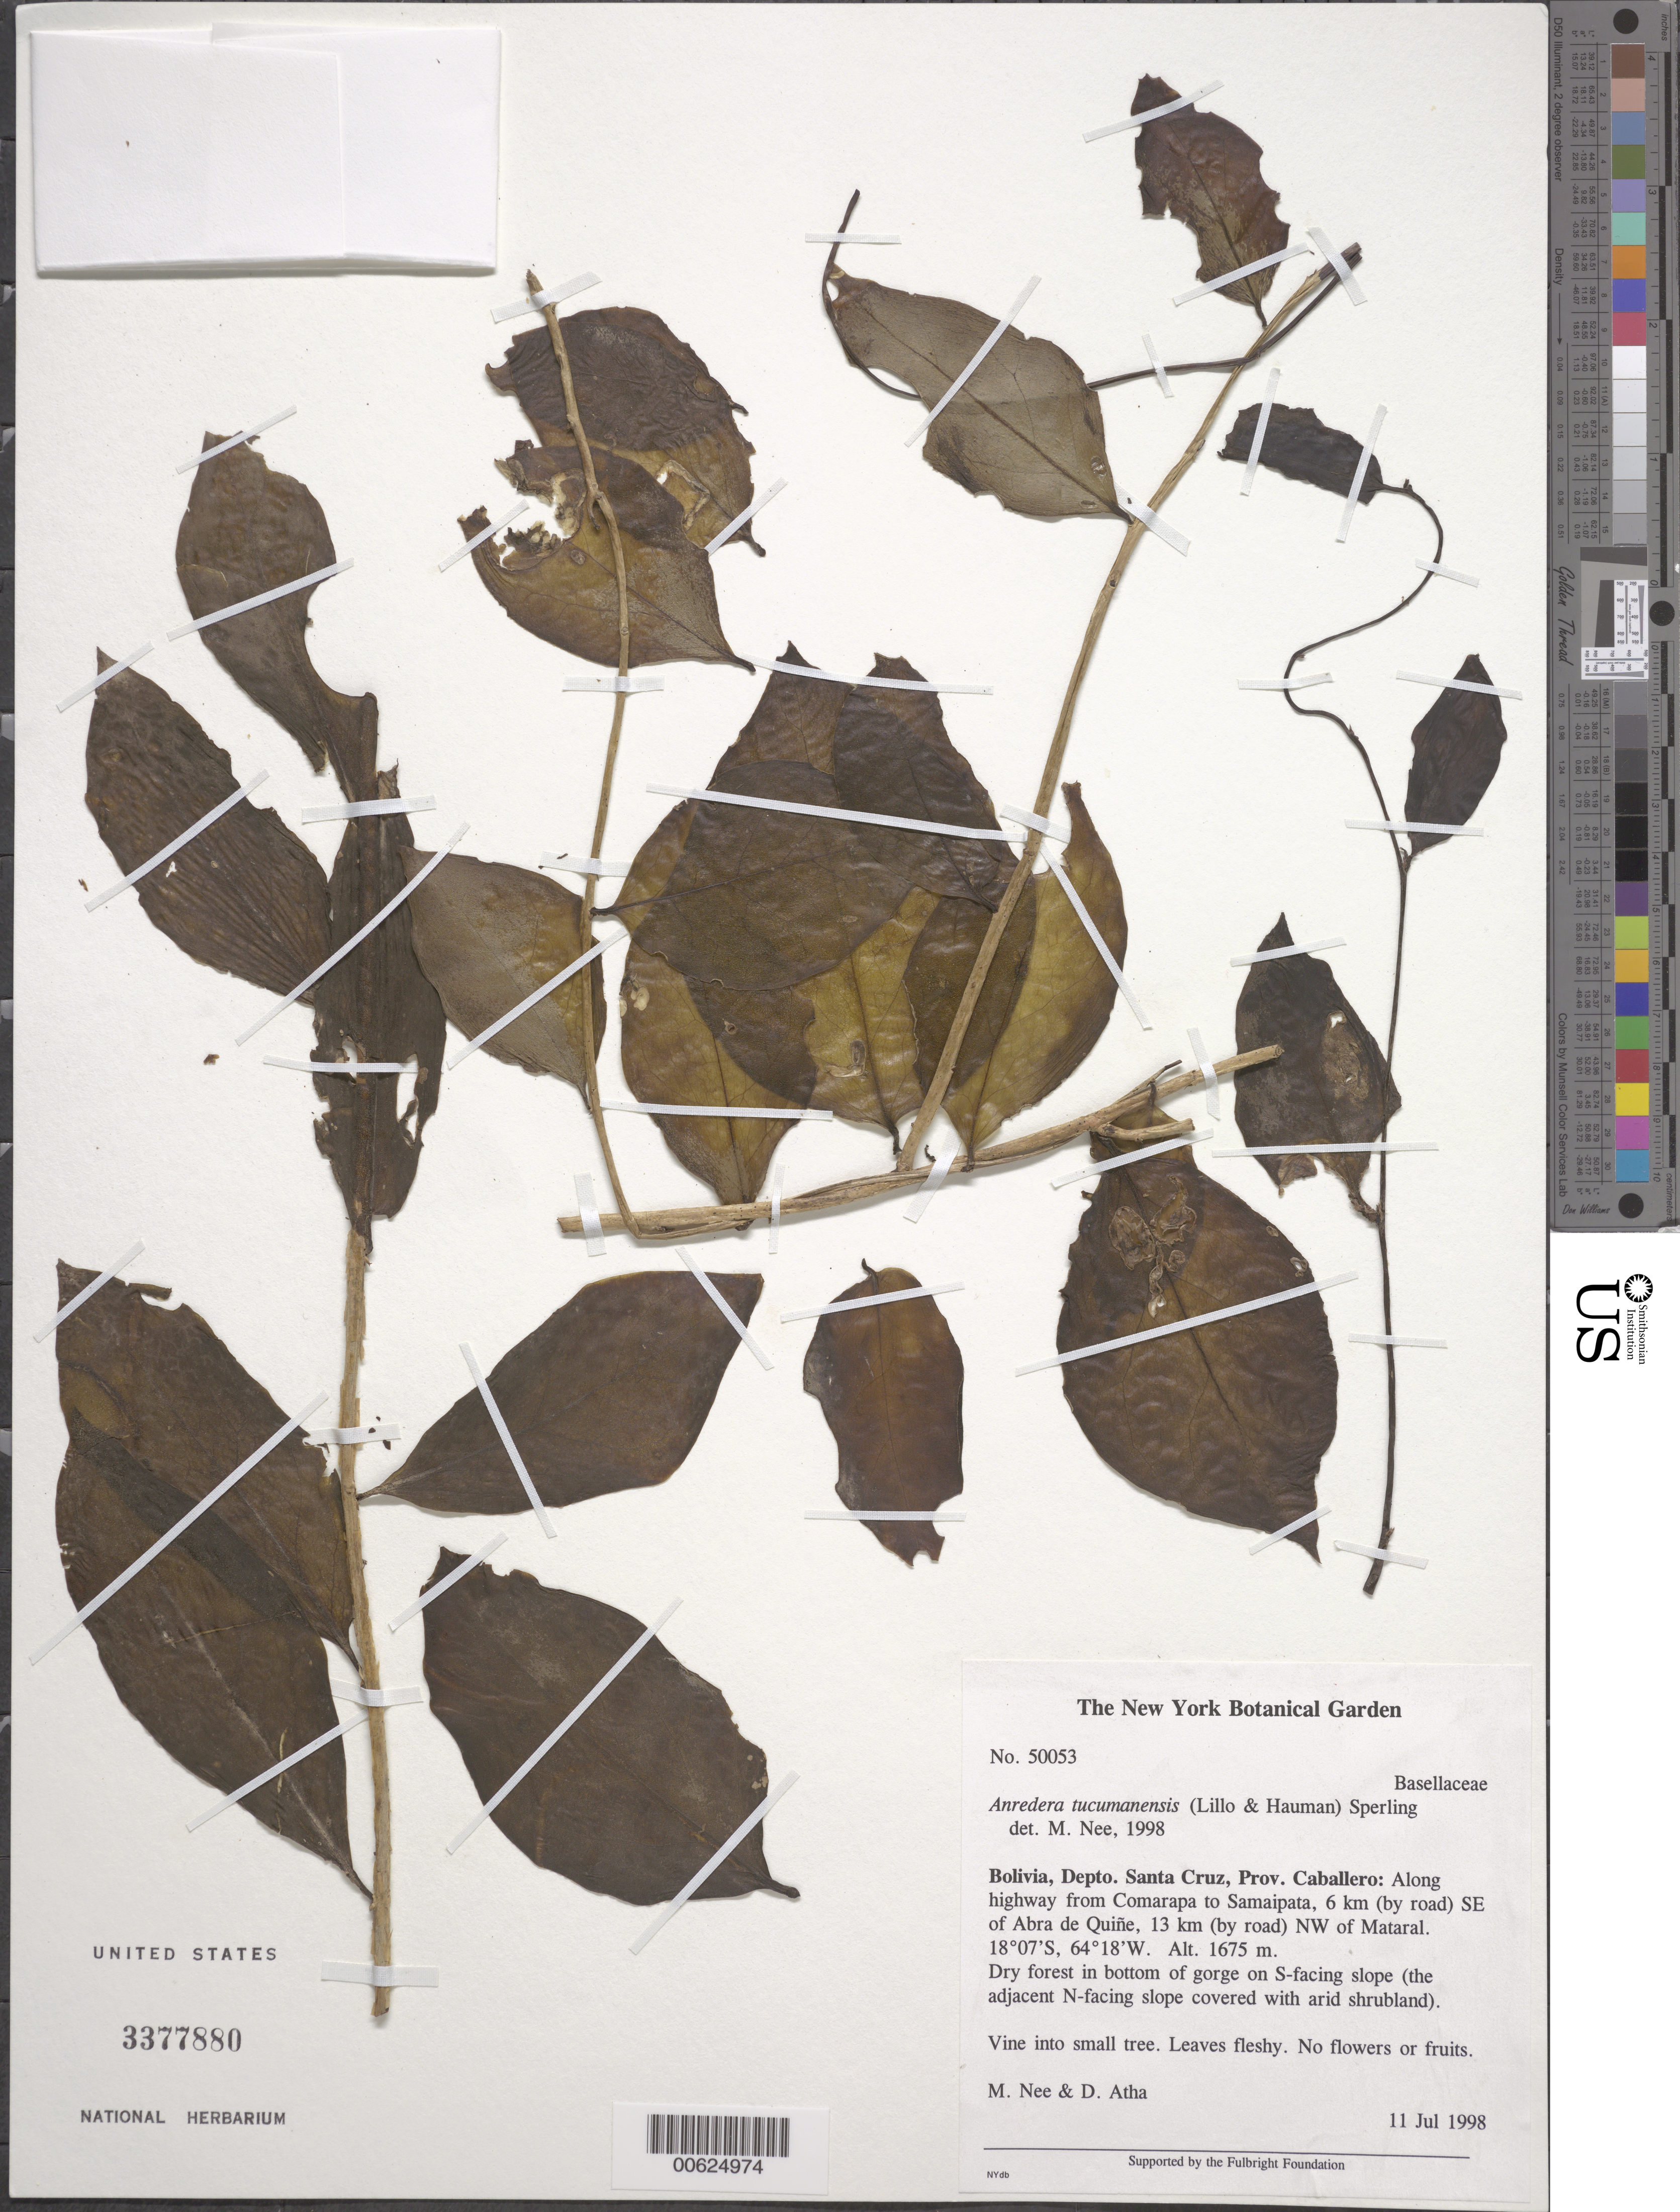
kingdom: Plantae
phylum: Tracheophyta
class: Magnoliopsida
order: Caryophyllales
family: Basellaceae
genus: Anredera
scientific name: Anredera tucumanensis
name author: (Lillo & Hauman) Sperling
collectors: M. Nee & D. Atha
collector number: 50053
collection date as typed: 11 Jul 1998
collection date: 1998-07-11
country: Bolivia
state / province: Santa Cruz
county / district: Manuel María Caballero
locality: From Camarapa to Samaipata, SE of Abra de Quine, NW of Mataral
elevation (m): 1675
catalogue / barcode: US 3377880